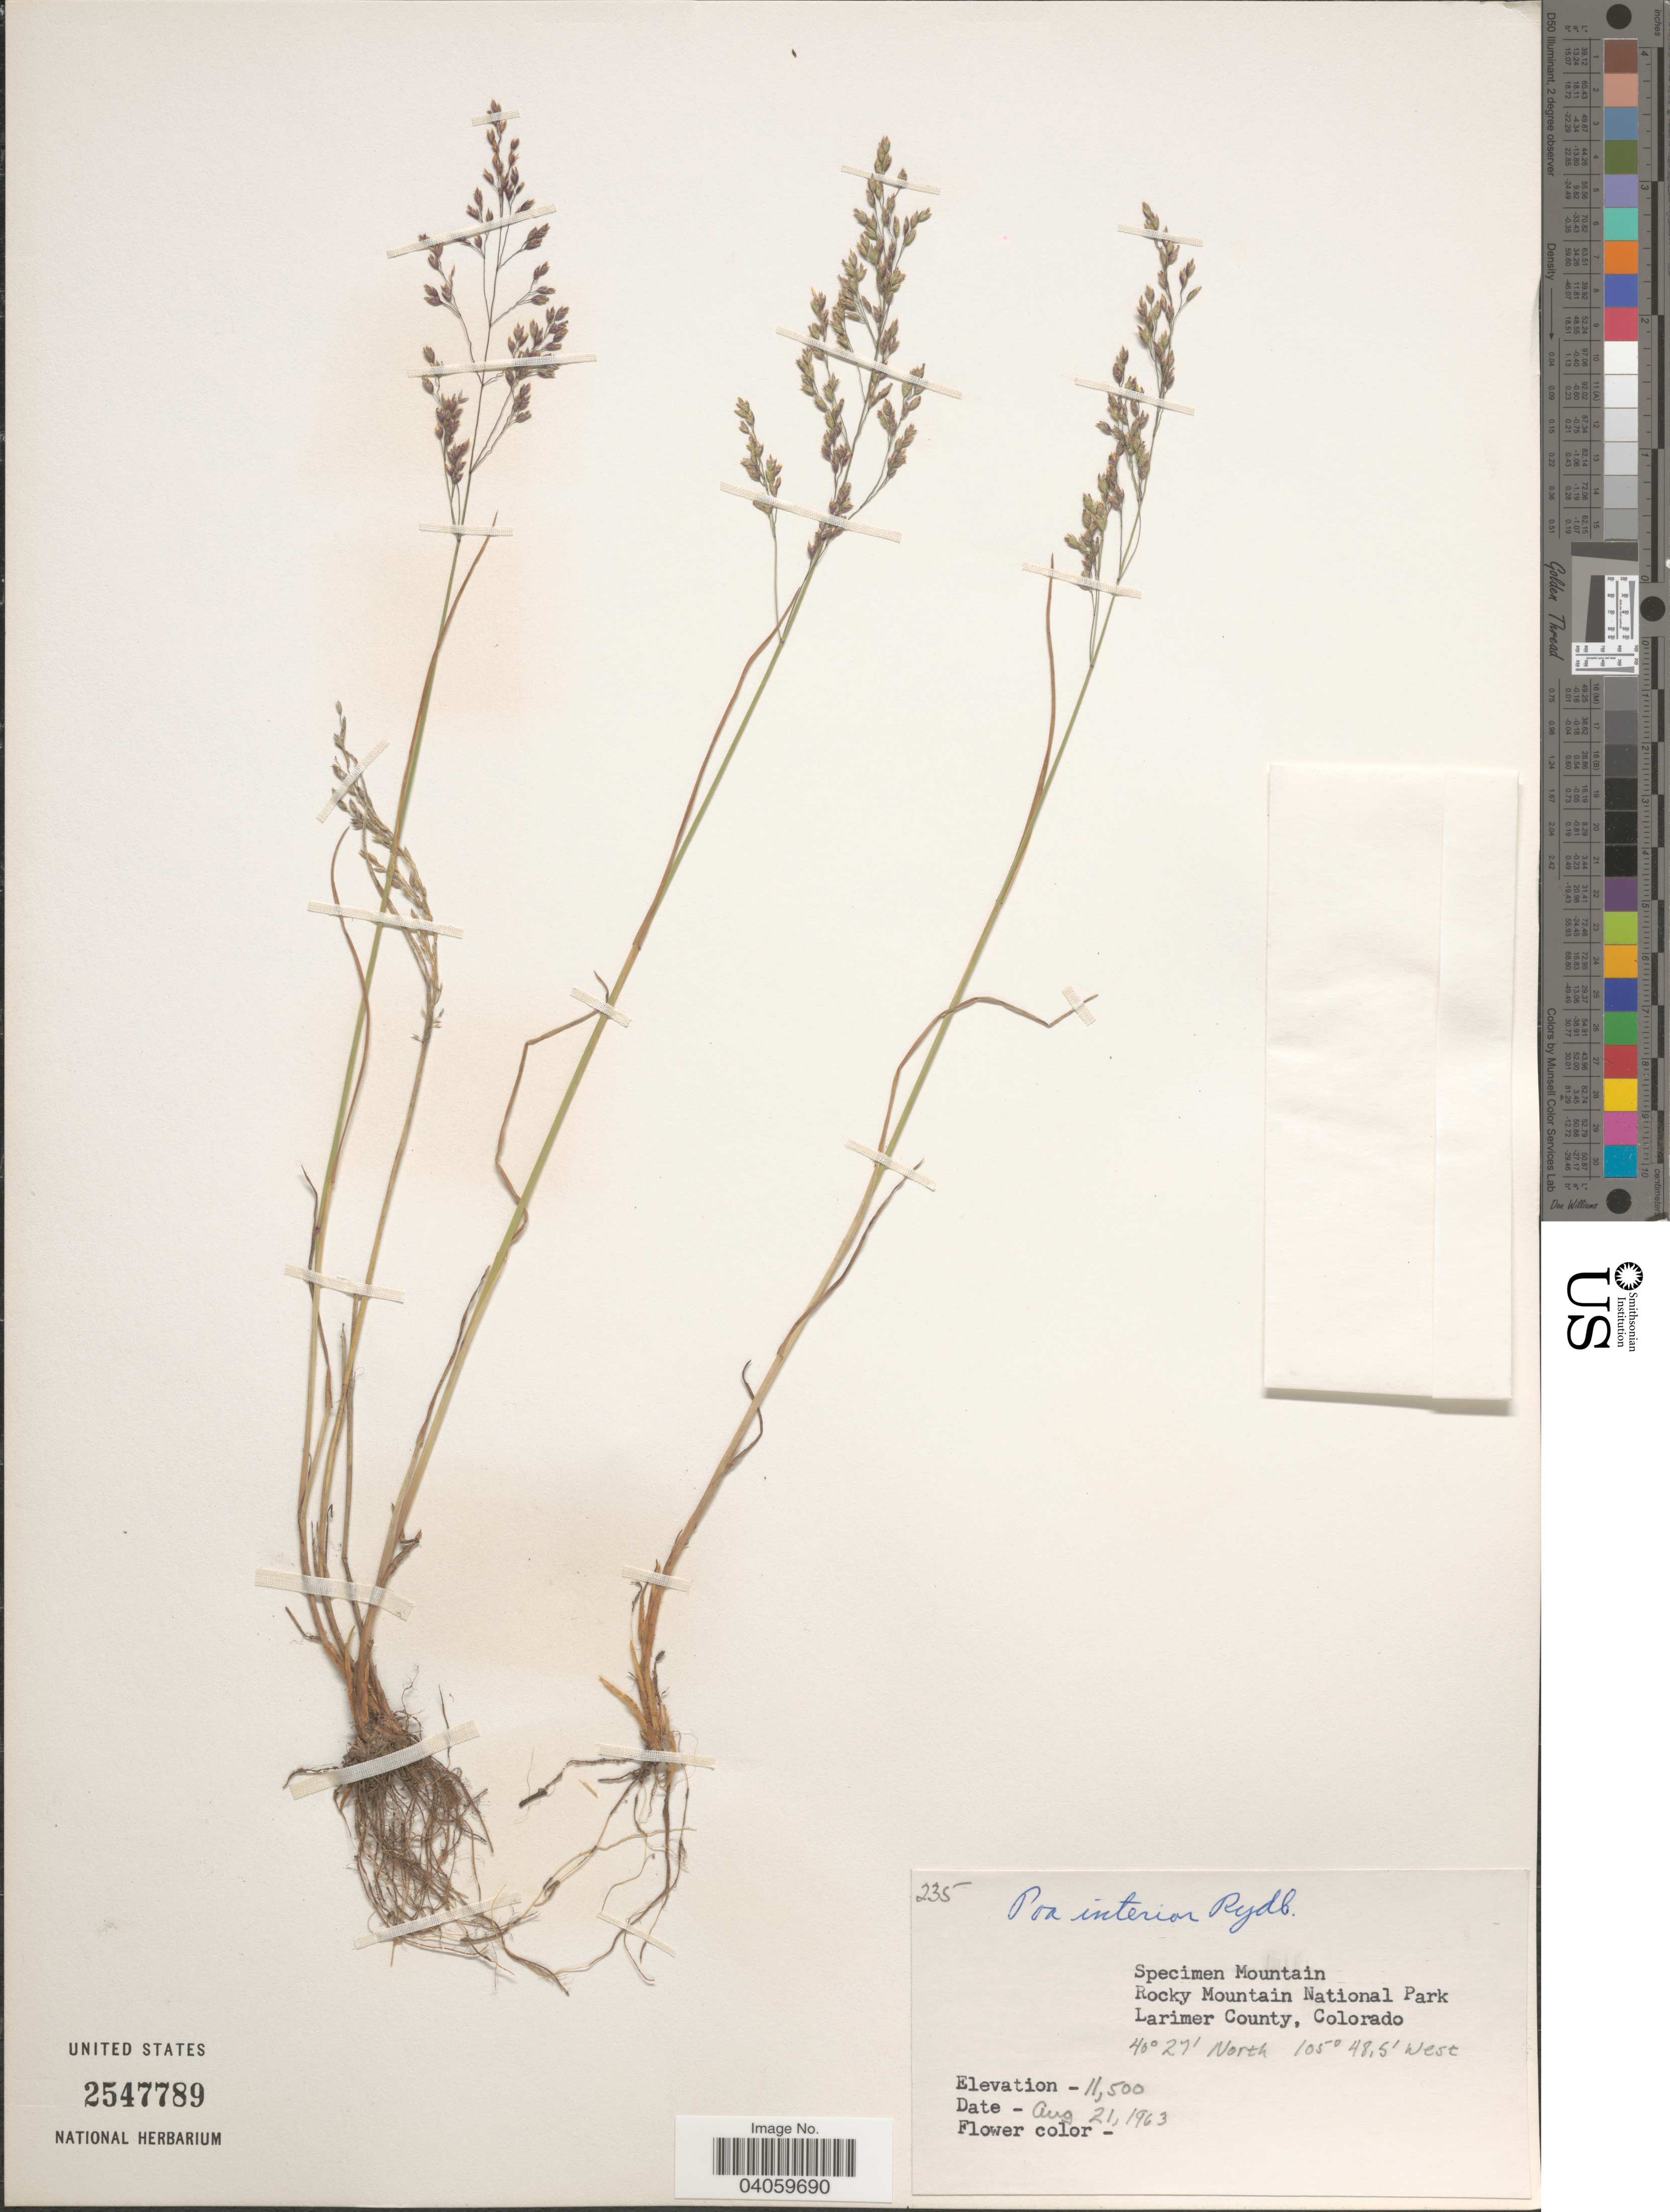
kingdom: Plantae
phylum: Tracheophyta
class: Liliopsida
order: Poales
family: Poaceae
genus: Poa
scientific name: Poa interior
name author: Rydb.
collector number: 235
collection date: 1963-08-21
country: United States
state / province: Colorado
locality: Specimen Mountain. Rocky Mountain National Park. Larimer County.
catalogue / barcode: US 2547789